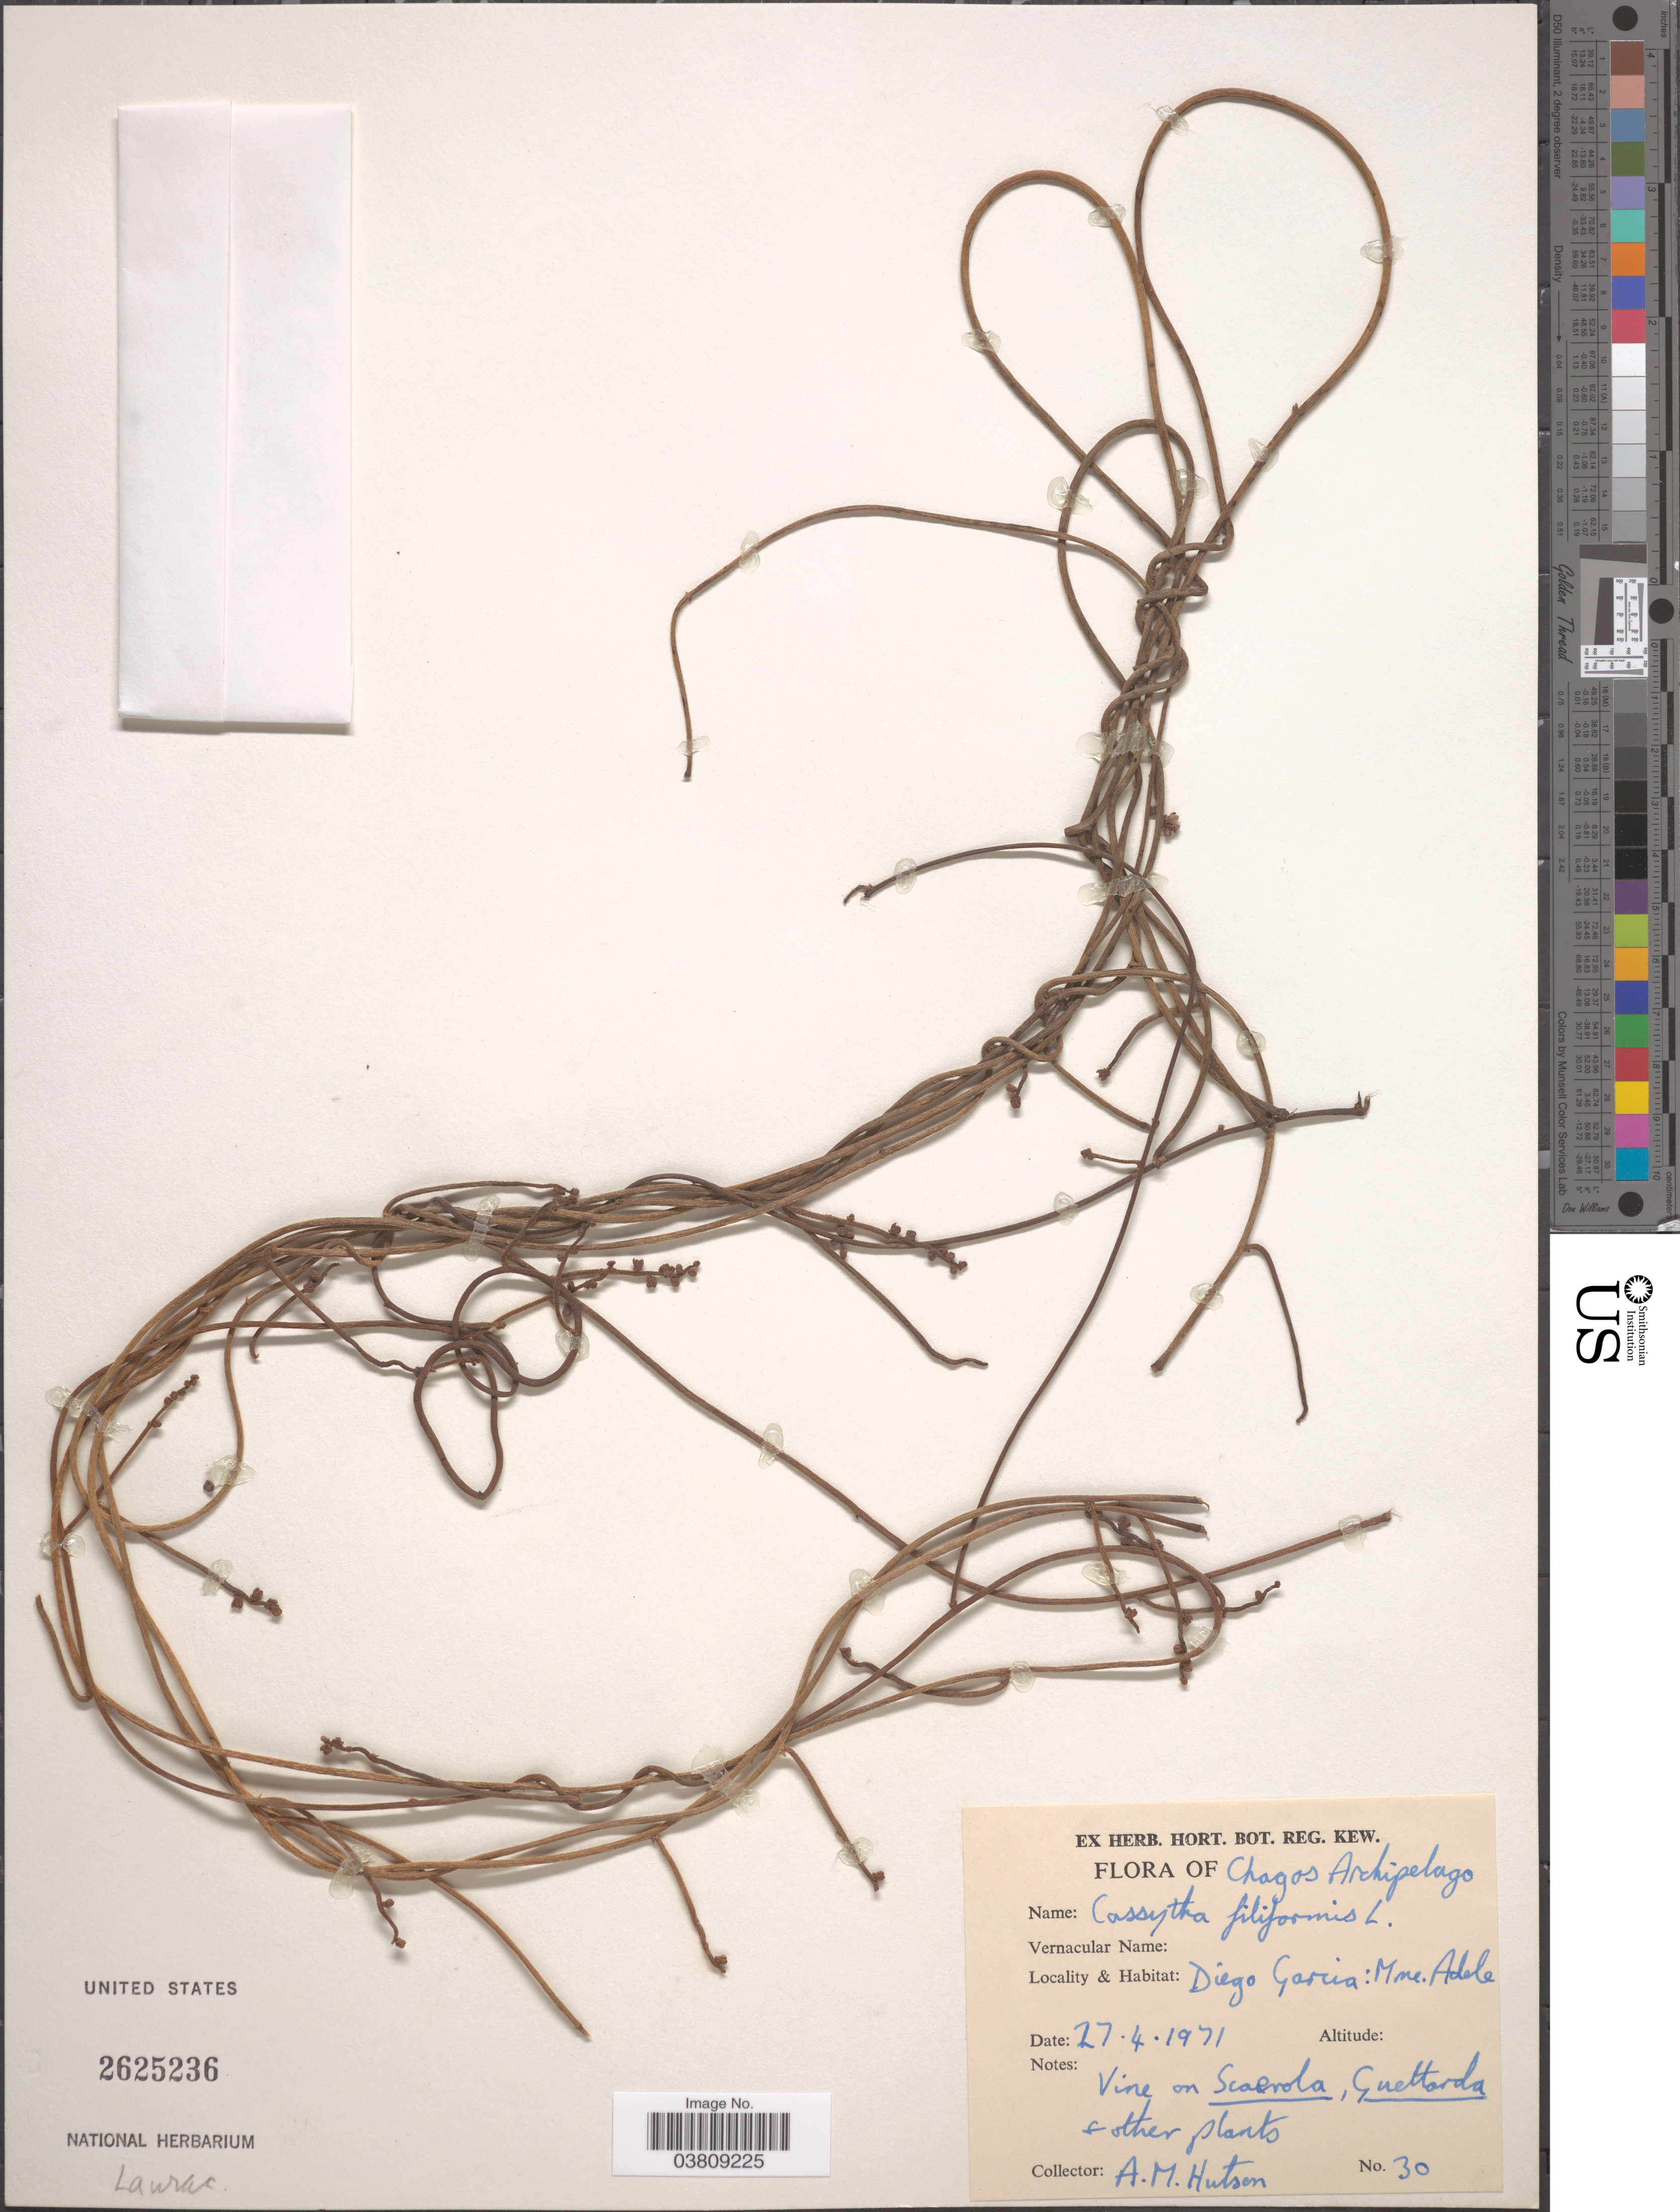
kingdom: Plantae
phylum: Tracheophyta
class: Magnoliopsida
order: Laurales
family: Lauraceae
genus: Cassytha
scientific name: Cassytha filiformis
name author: L.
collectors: A. Hutson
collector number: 30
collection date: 1971-04-27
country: British Indian Ocean Territory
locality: Chagos Archipelago. Diego Garcia: Mne. Adele.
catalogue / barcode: US 2625236